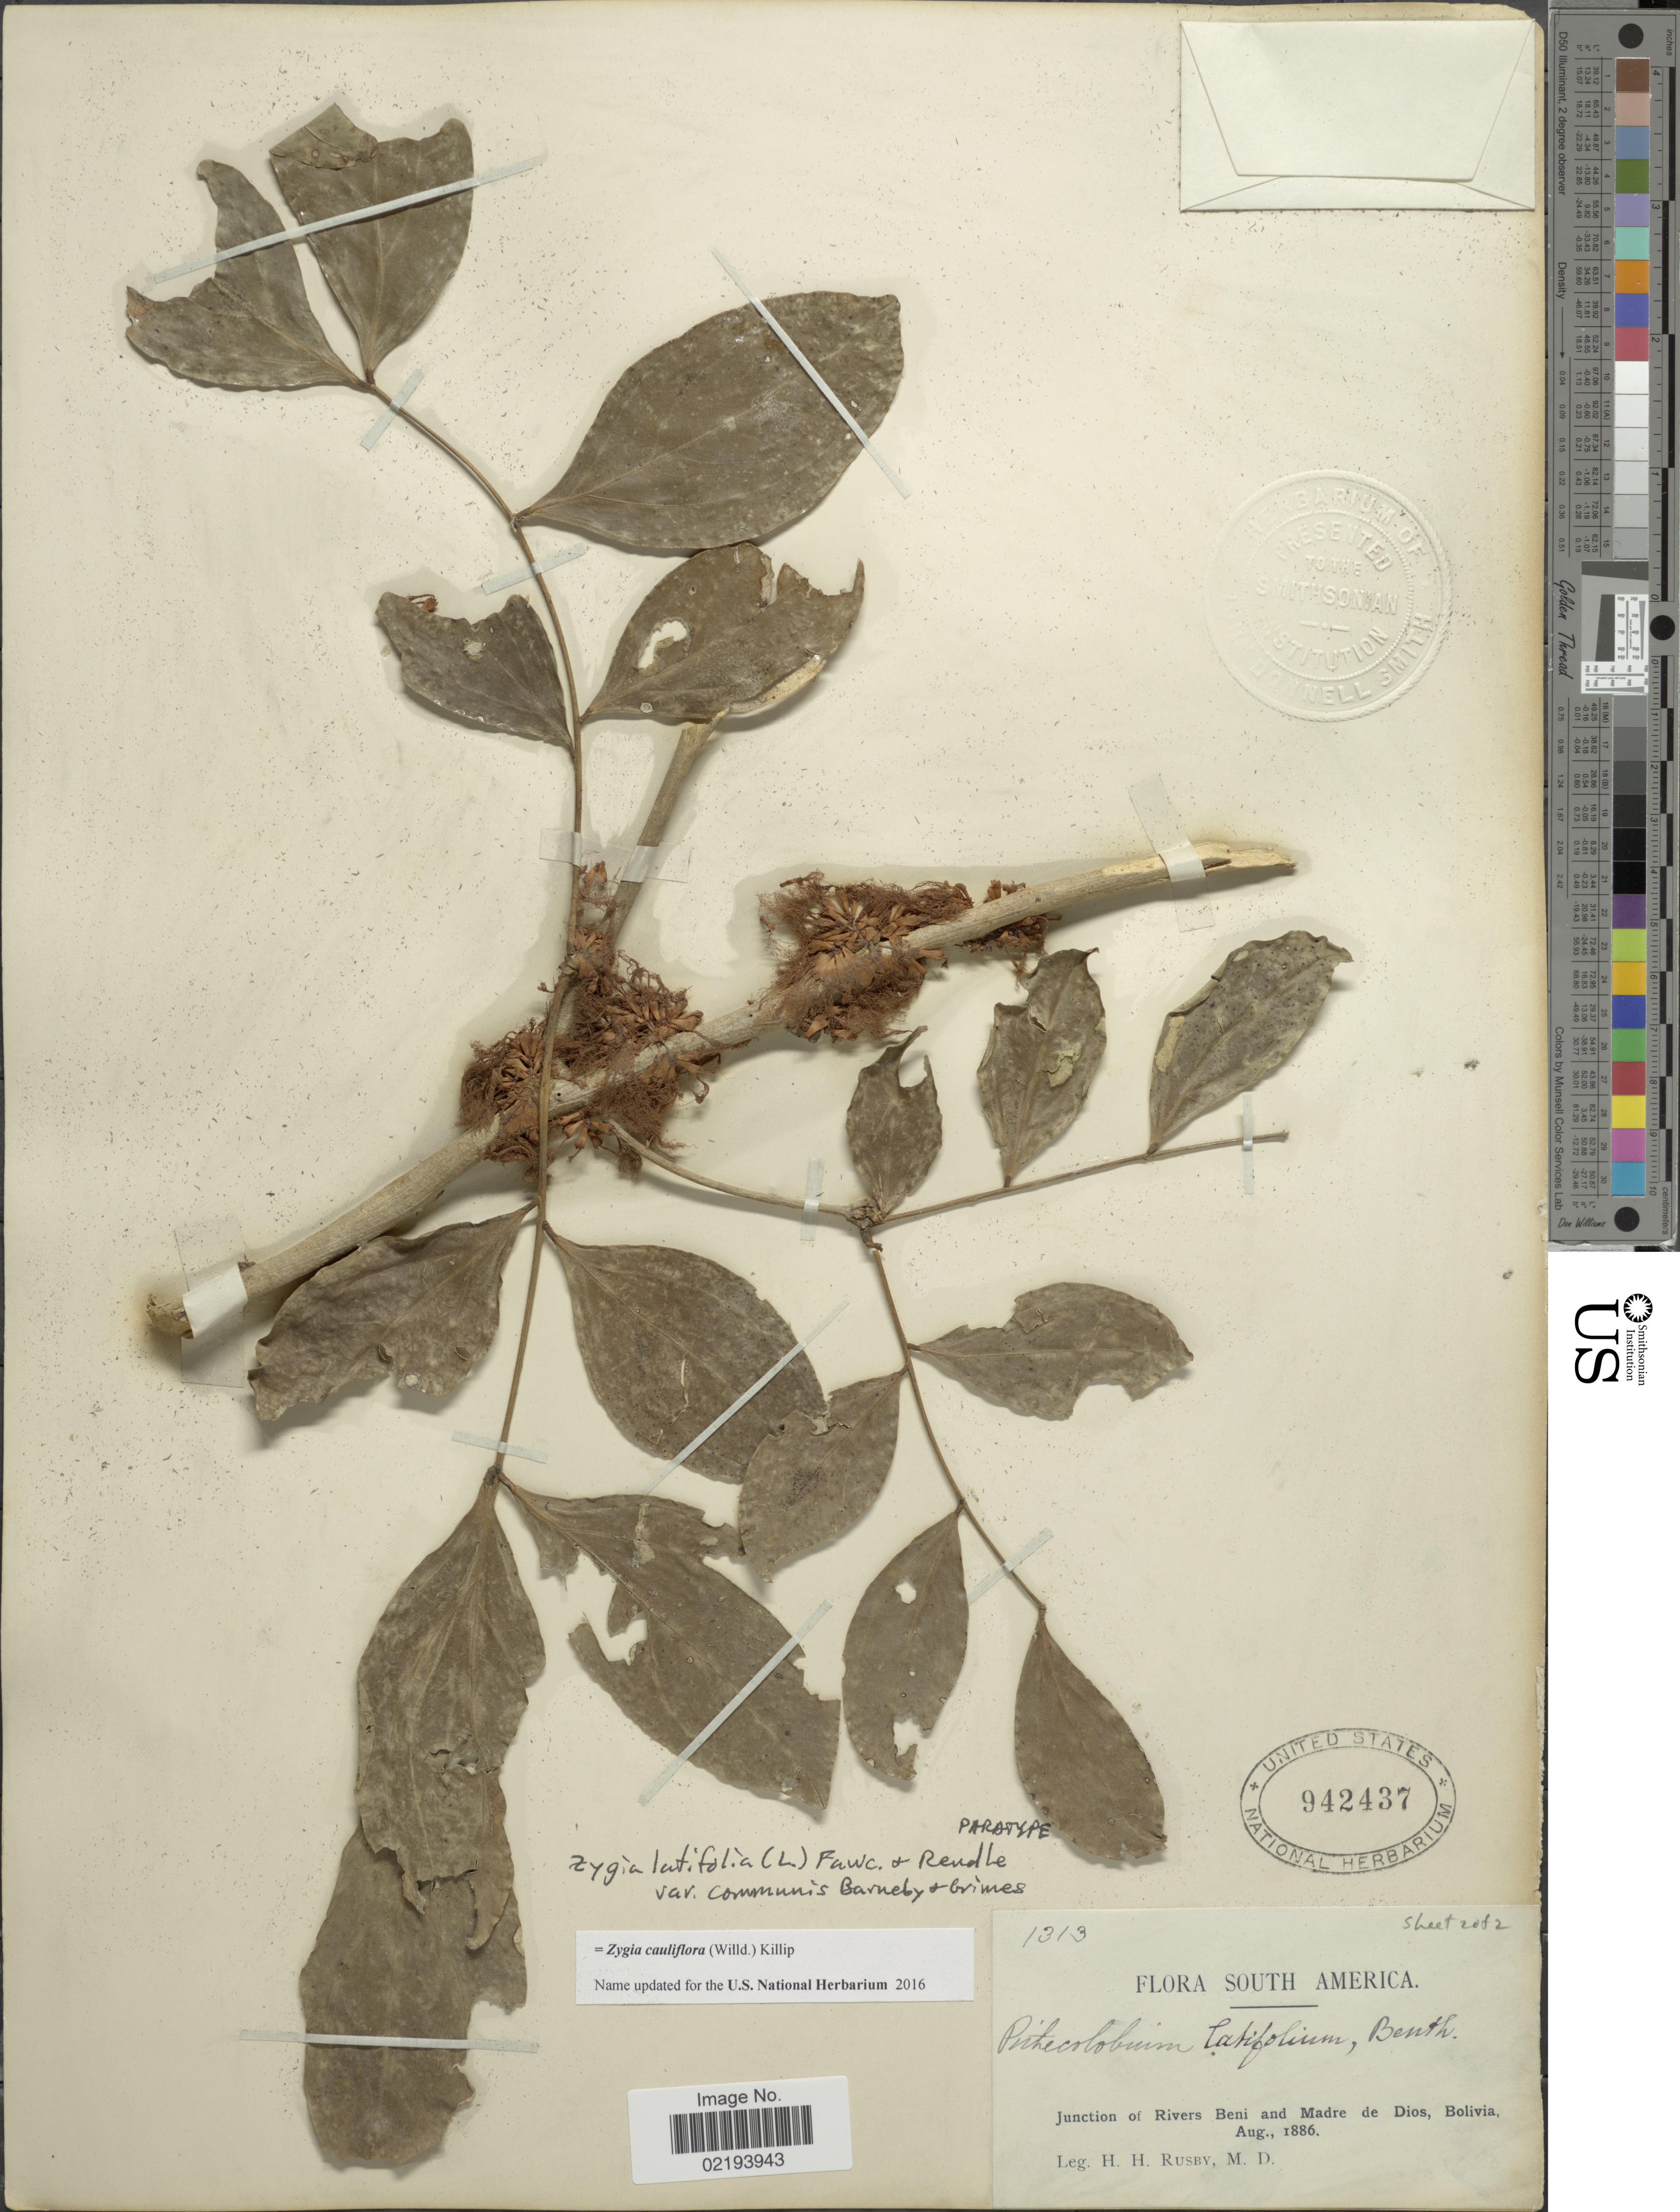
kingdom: Plantae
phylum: Tracheophyta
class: Magnoliopsida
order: Fabales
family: Fabaceae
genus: Zygia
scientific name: Zygia cauliflora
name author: (Willd.) Killip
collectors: H. H. Rusby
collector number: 1313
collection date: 1886-08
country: Bolivia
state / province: Beni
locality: Junction of Rivers Beni and Madre de Dios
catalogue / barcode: US 942437